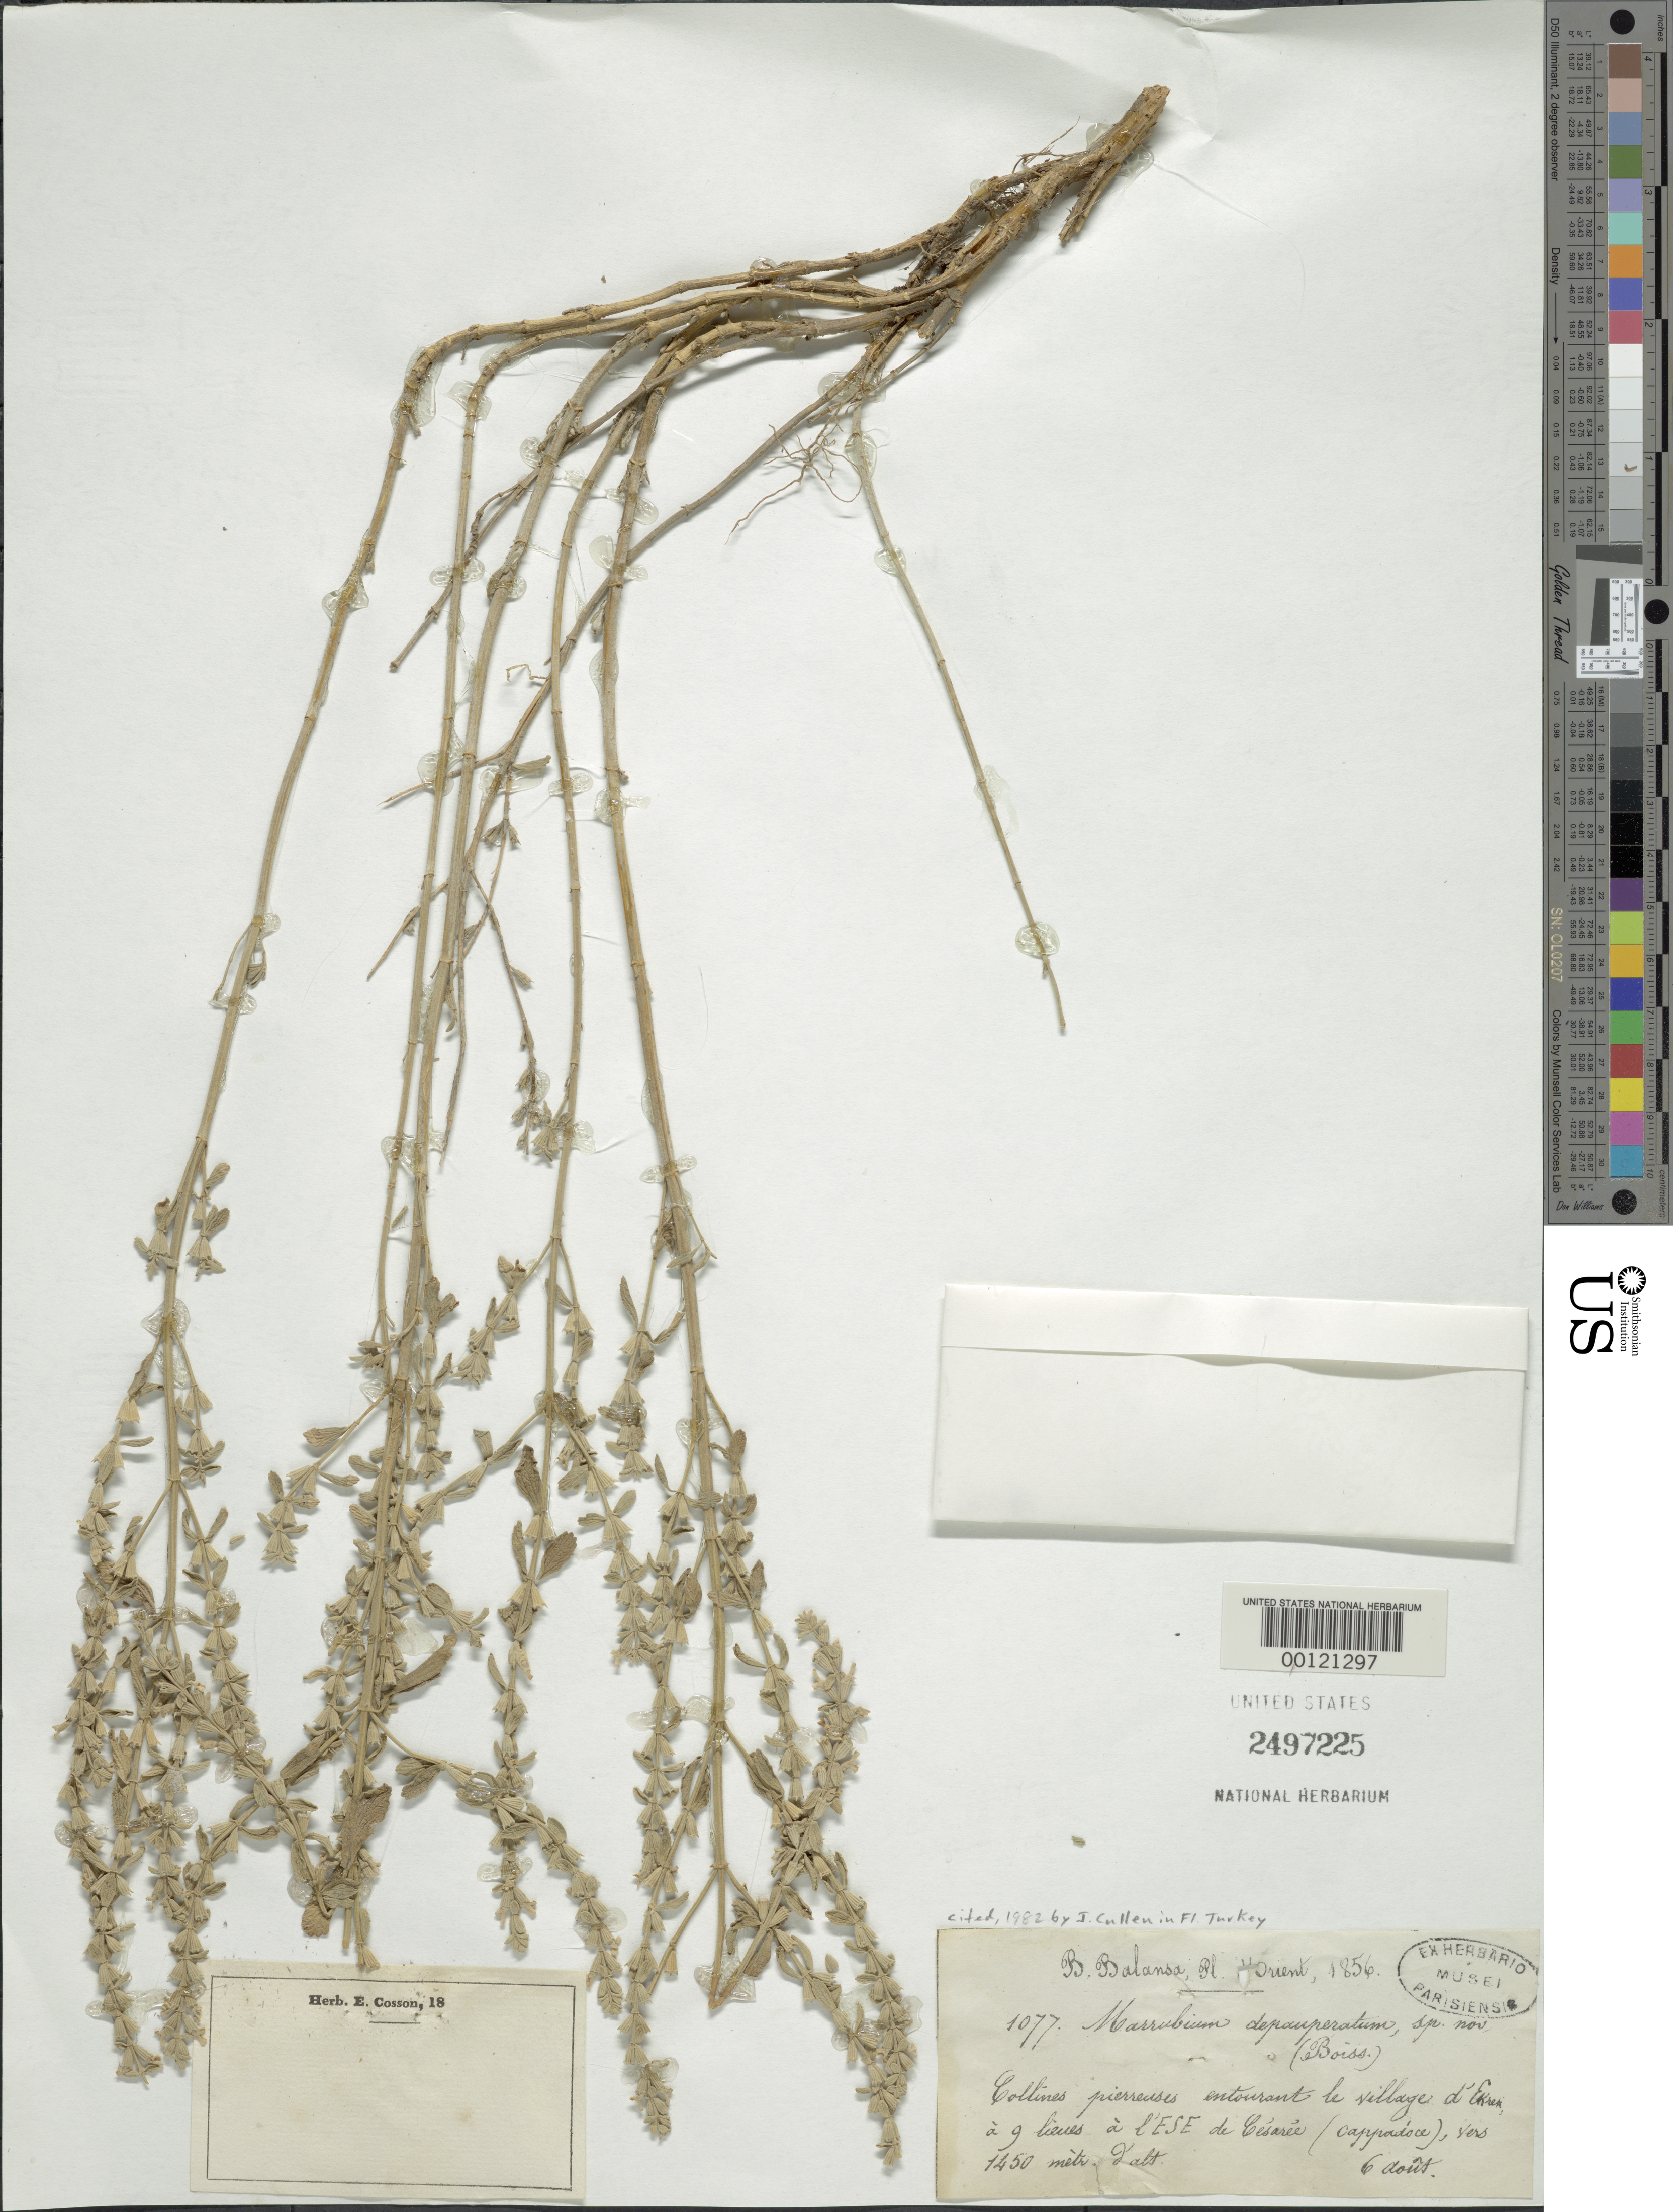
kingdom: Plantae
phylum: Tracheophyta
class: Magnoliopsida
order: Lamiales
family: Lamiaceae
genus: Marrubium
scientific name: Marrubium depauperatum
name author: Boiss. & Balansa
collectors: B. Balansa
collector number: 1077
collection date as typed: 06 Aug 1856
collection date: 1856-08-06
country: Turkey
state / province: Cappadocia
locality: Cesaree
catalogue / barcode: US 2497225